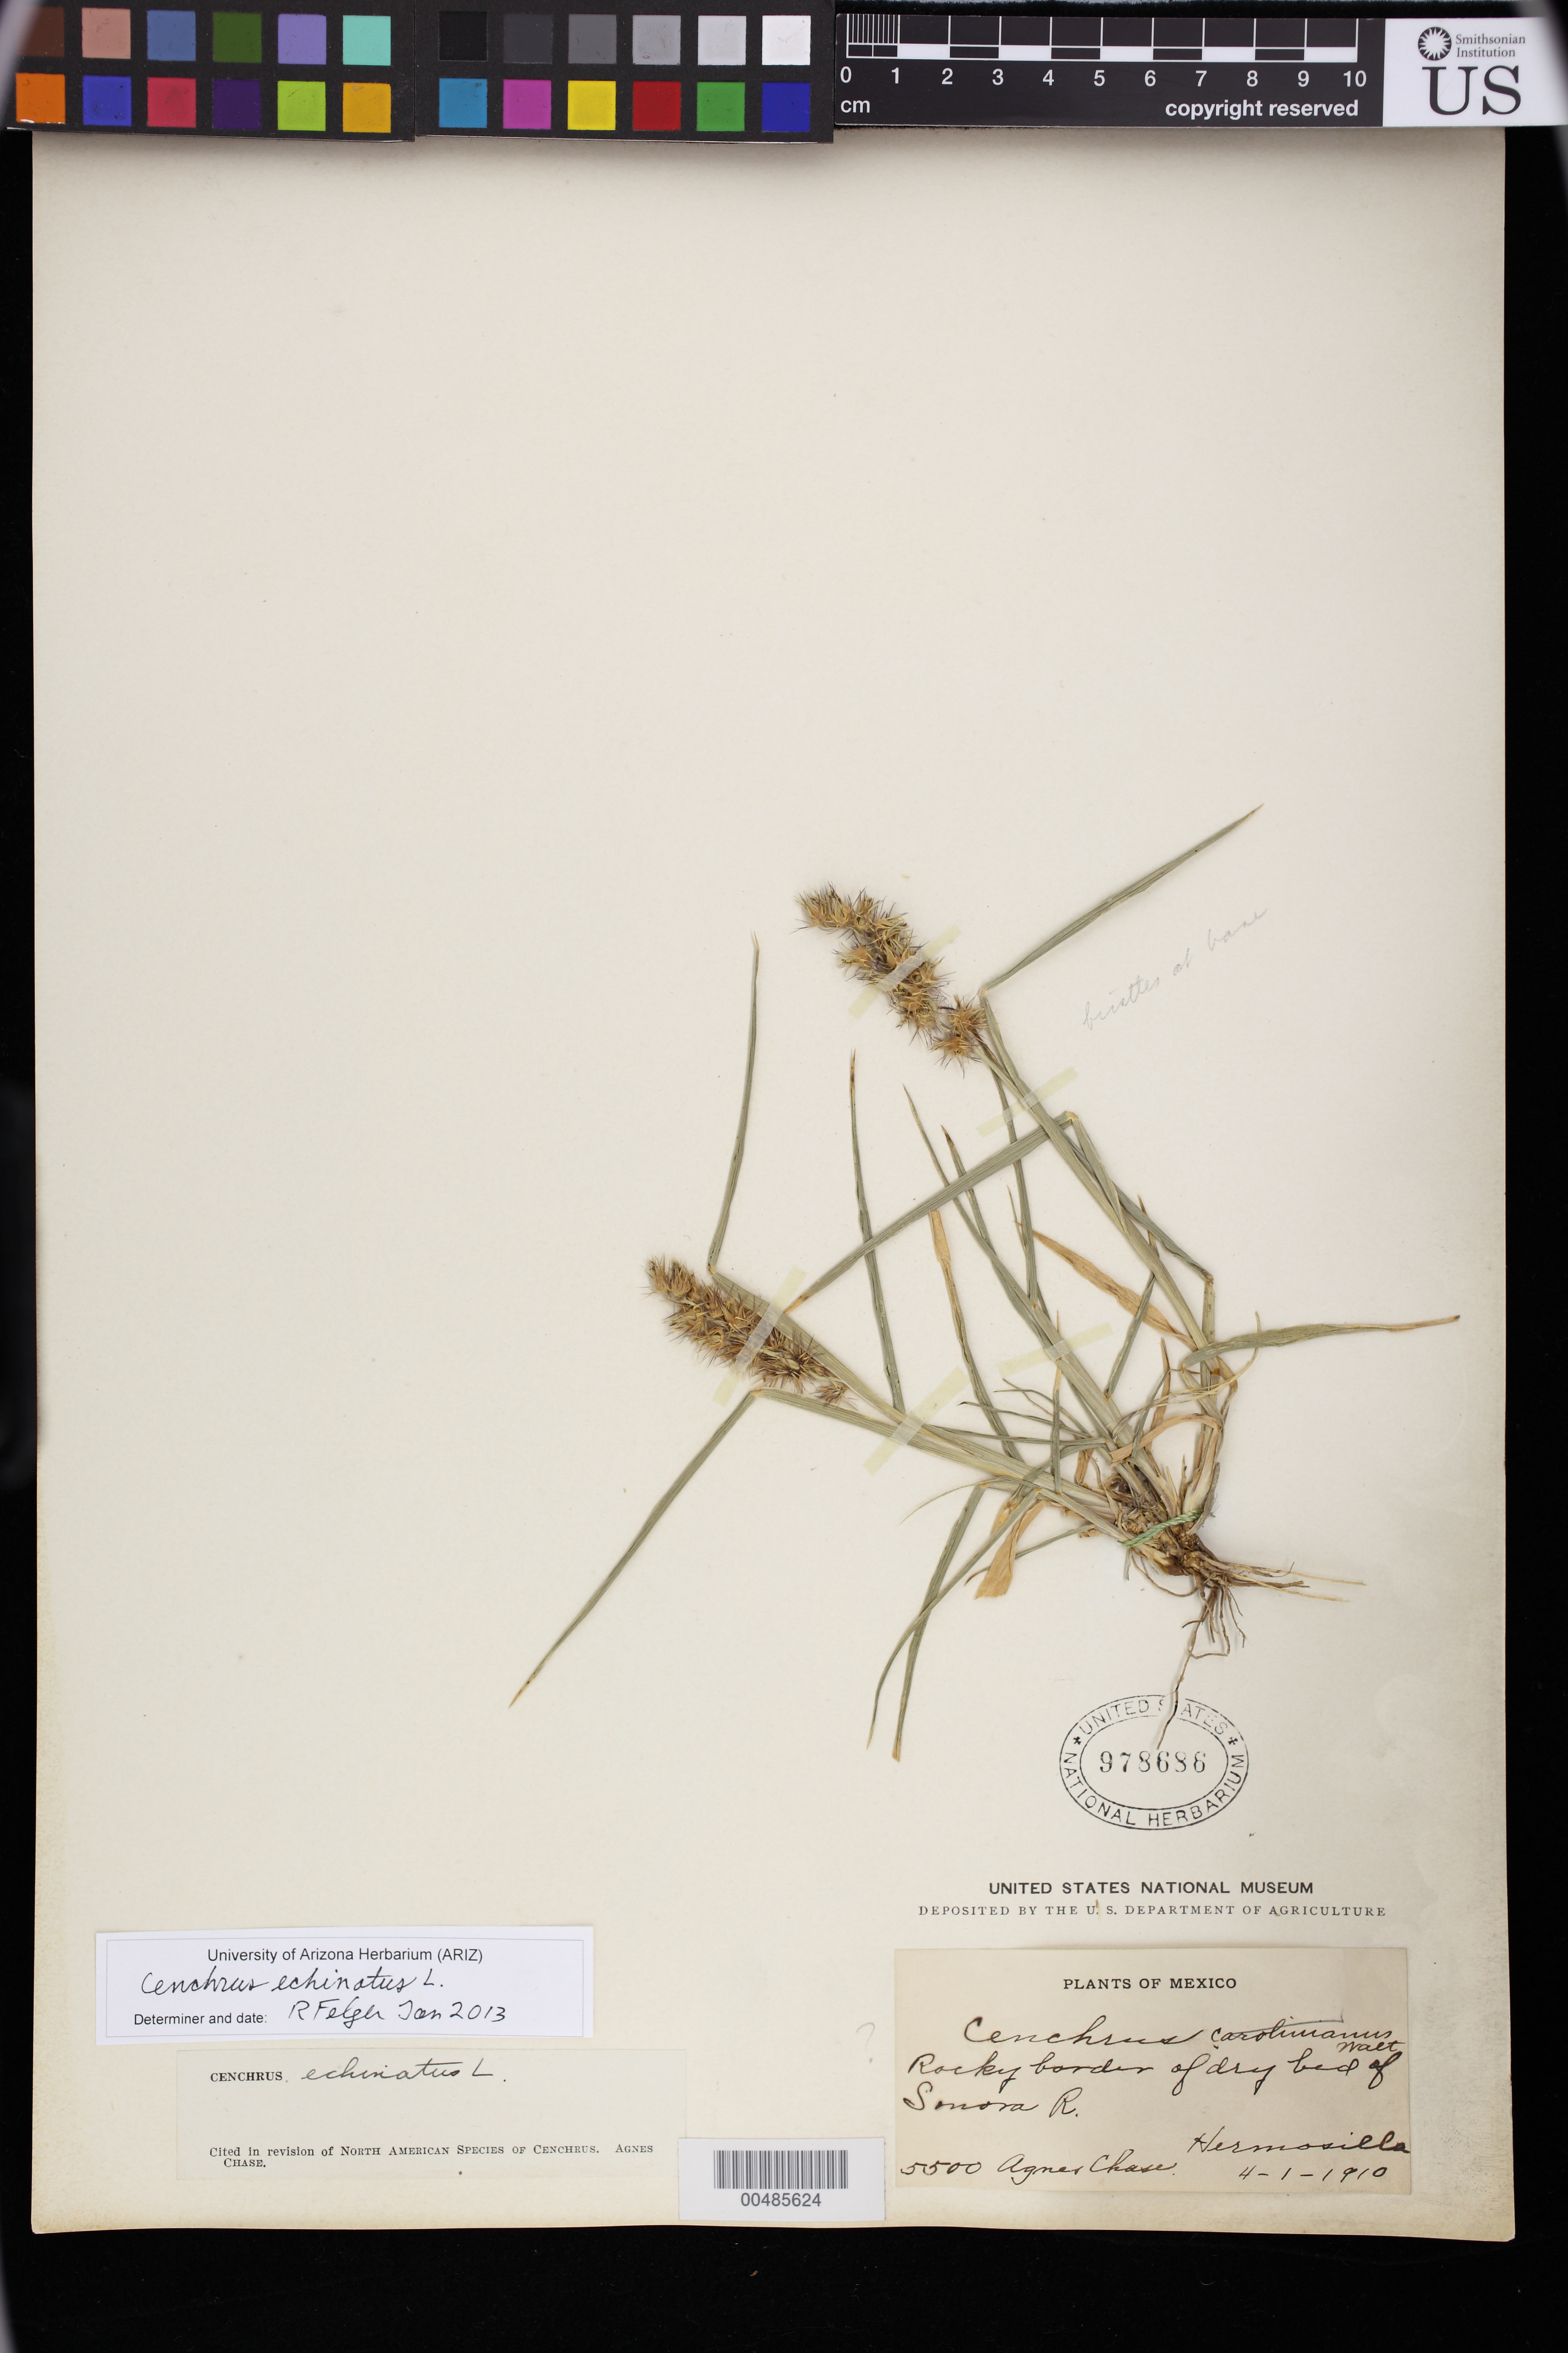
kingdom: Plantae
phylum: Tracheophyta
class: Liliopsida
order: Poales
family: Poaceae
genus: Cenchrus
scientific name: Cenchrus echinatus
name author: L.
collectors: A. Chase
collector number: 5500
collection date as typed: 1 Apr 1910 or 4 Jan 1910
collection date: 1910-01-04 or 1910-04-01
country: Mexico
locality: Bed of Sonora River, Hermosillo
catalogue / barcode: US 978686